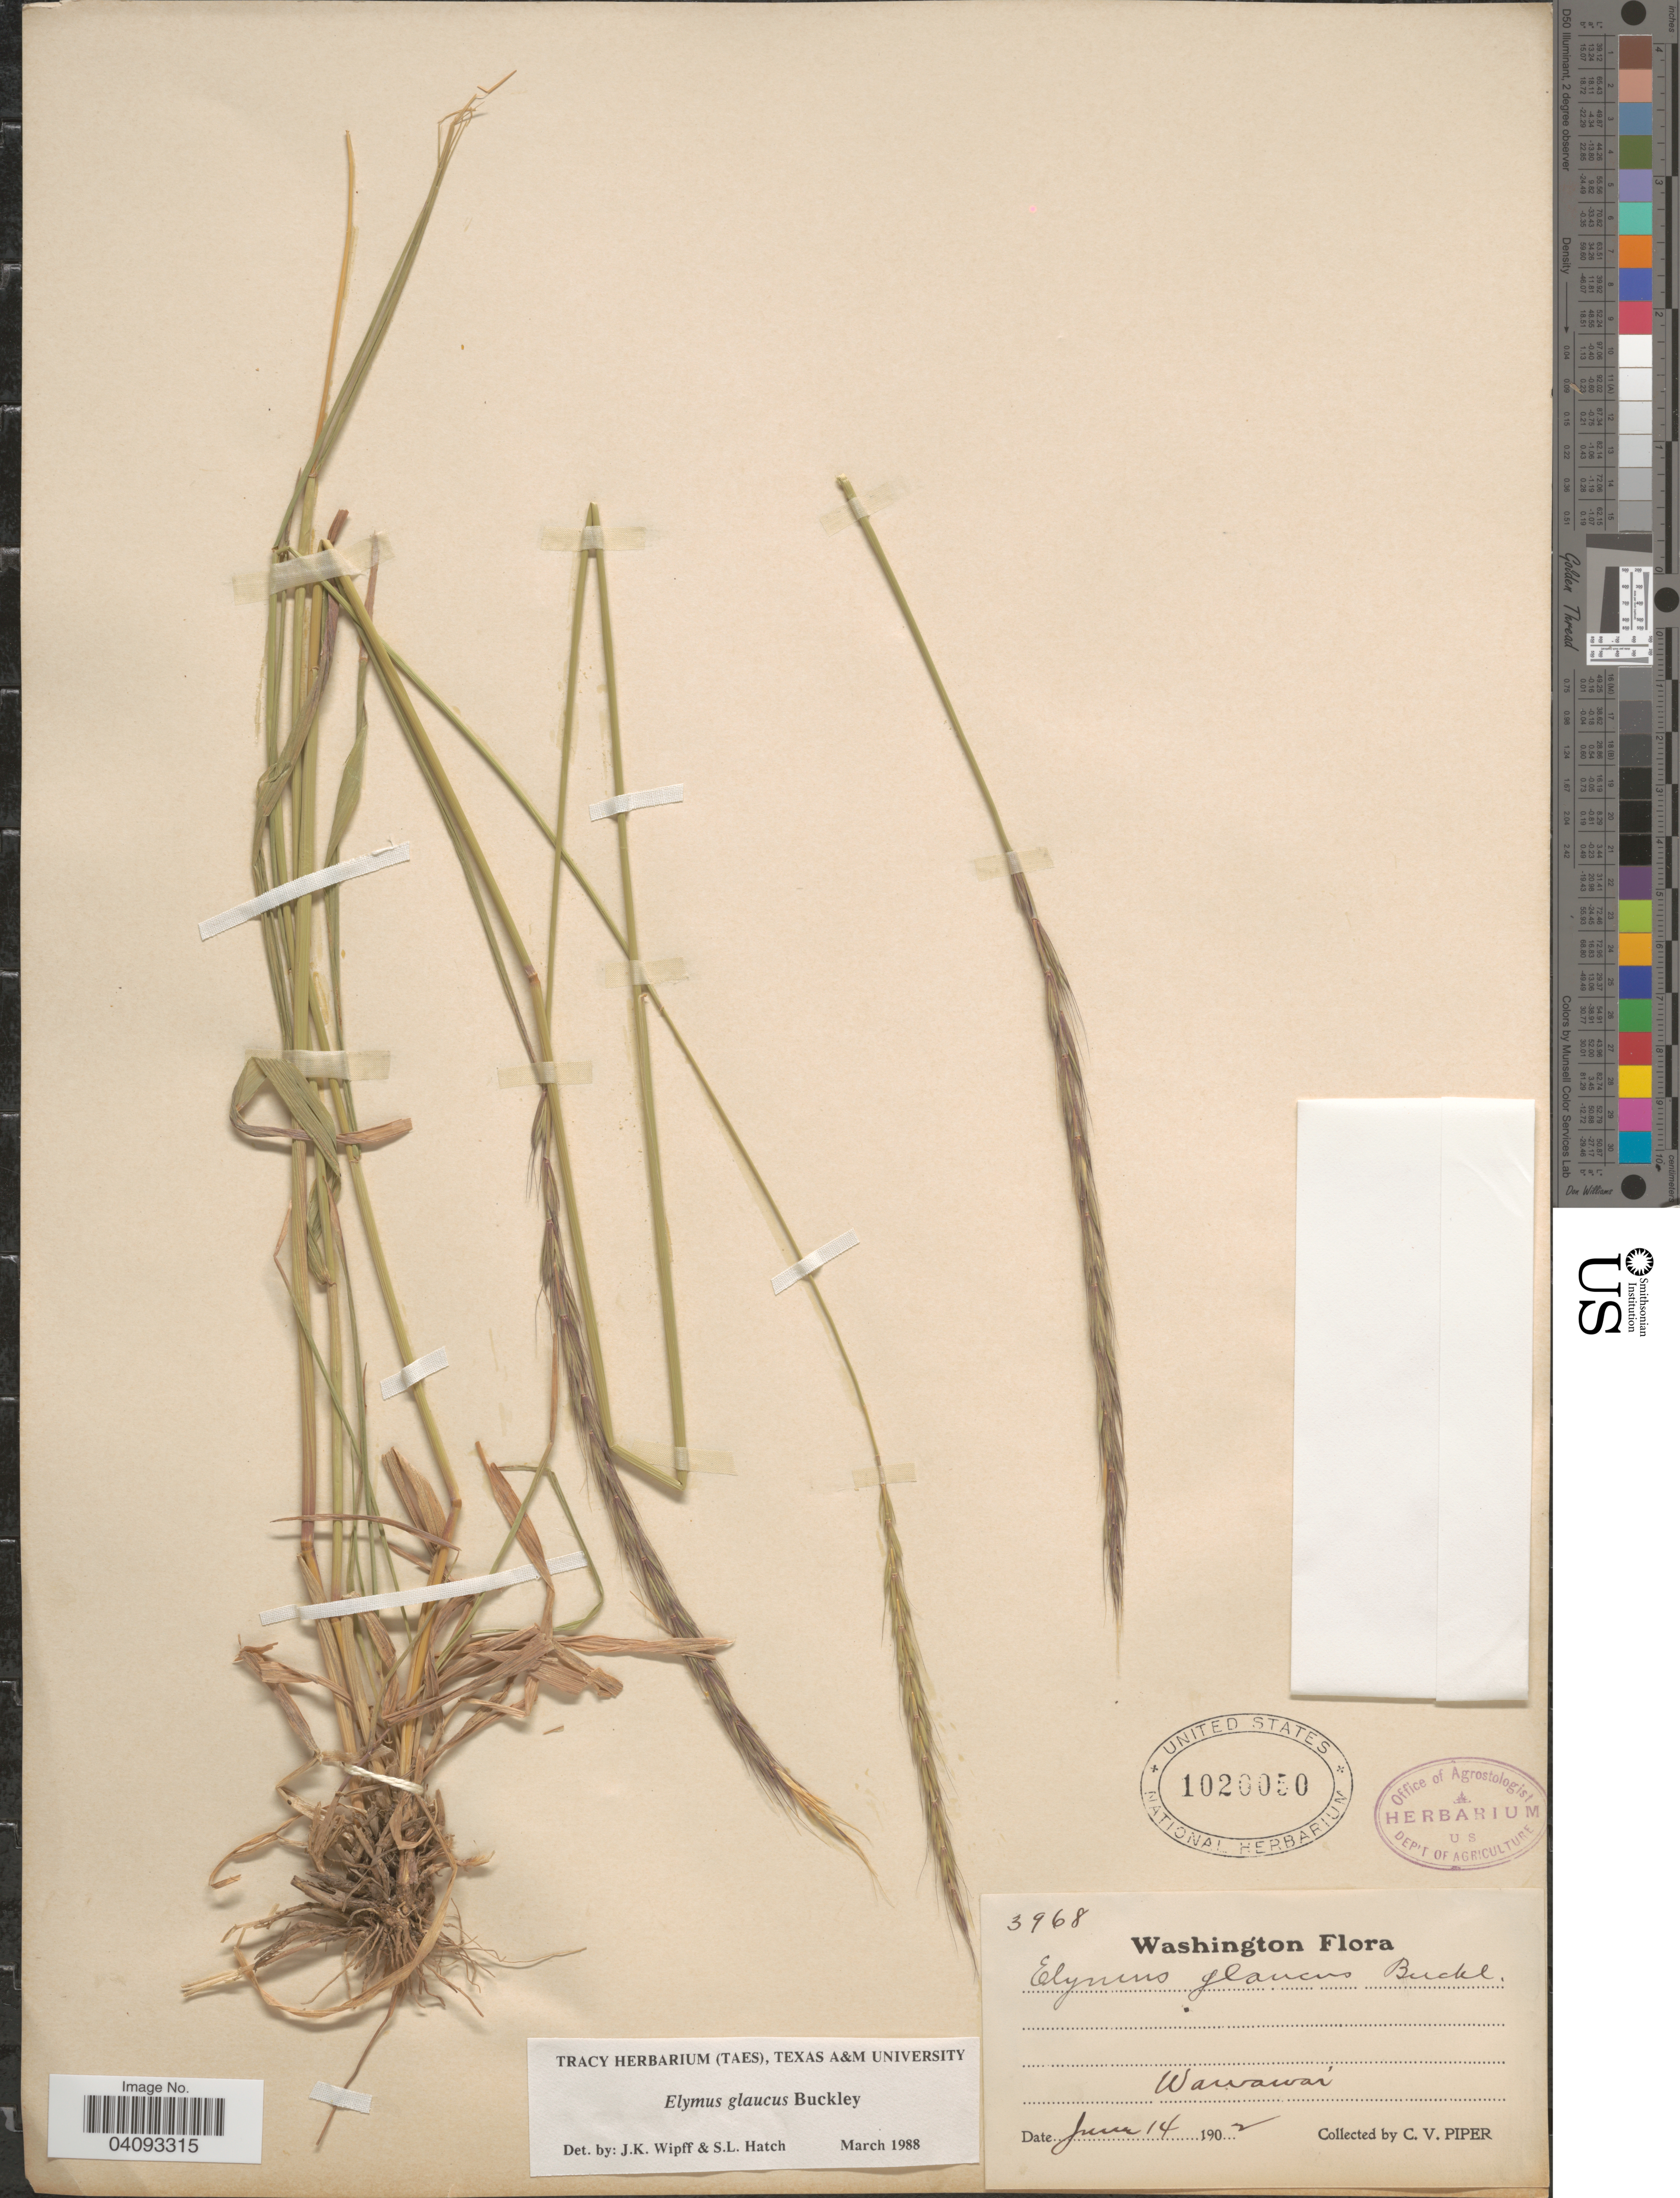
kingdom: Plantae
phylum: Tracheophyta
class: Liliopsida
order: Poales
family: Poaceae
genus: Elymus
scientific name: Elymus glaucus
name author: Buckley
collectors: C. V. Piper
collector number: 3968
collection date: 1902-06-14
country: United States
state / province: Washington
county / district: Whitman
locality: Wawawai.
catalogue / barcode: US 1020050